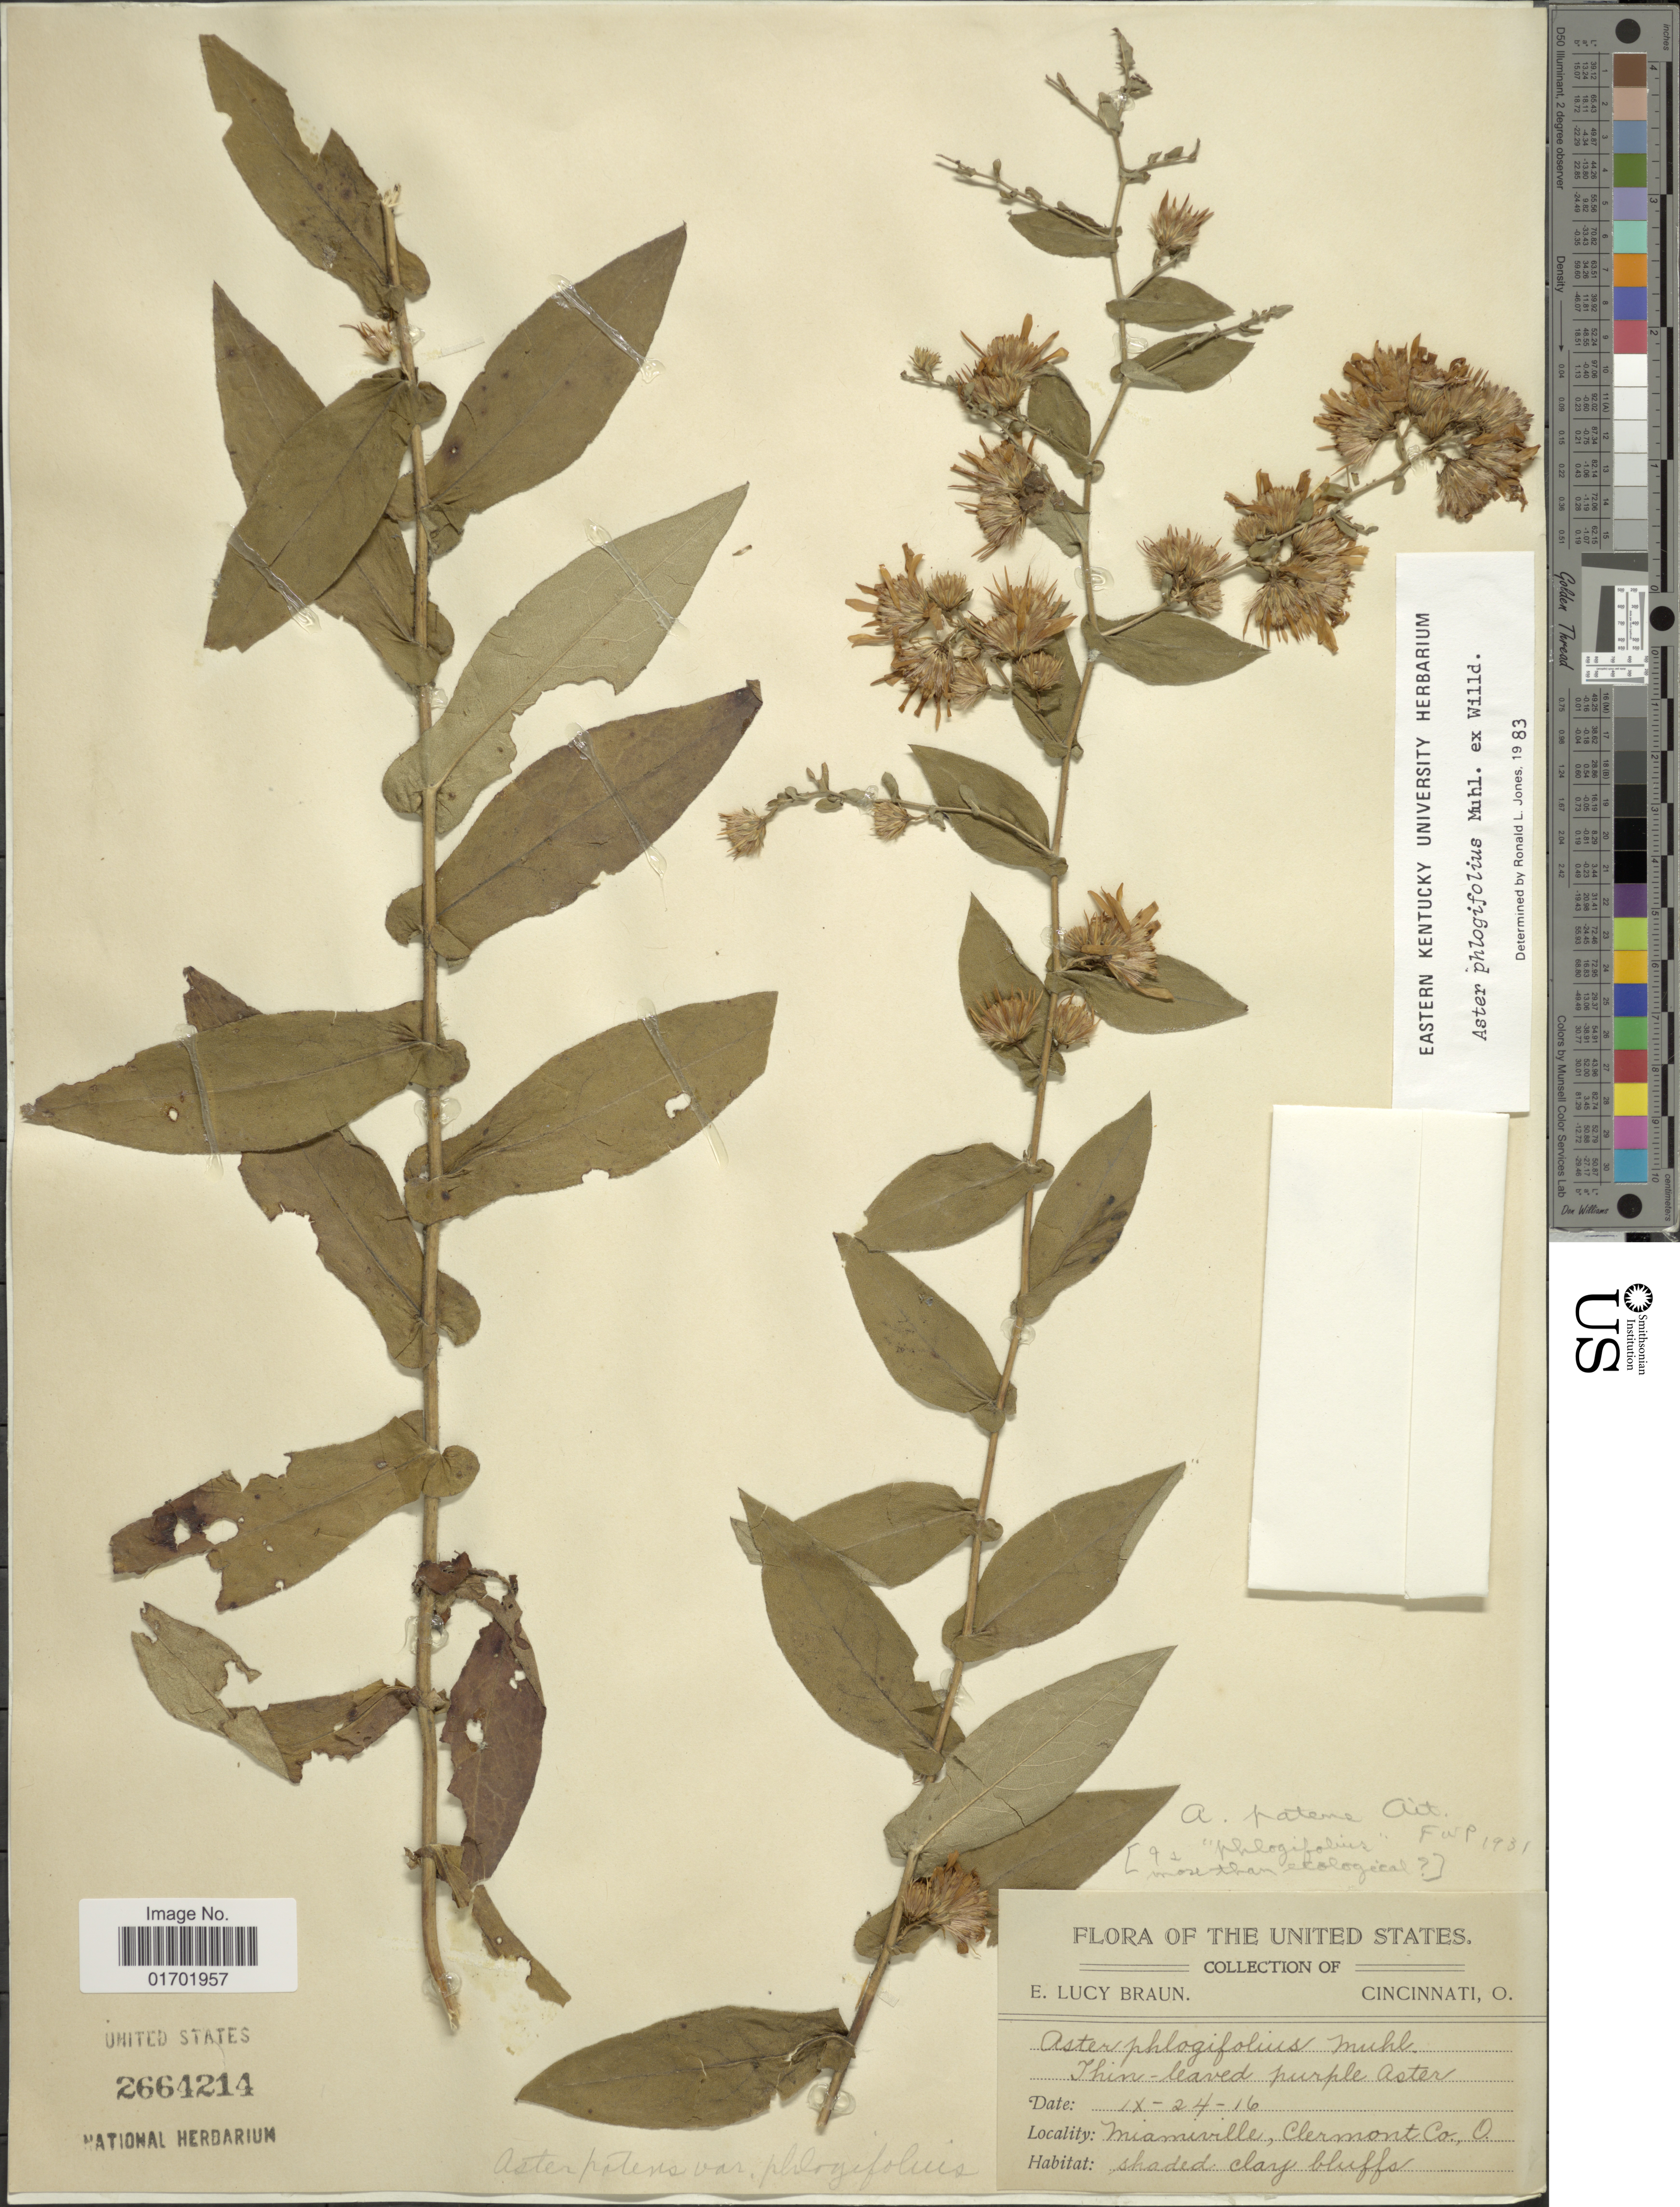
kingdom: Plantae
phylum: Tracheophyta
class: Magnoliopsida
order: Asterales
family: Asteraceae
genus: Symphyotrichum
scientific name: Symphyotrichum phlogifolium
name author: (Muhl. ex Willd.) G.L. Nesom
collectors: E. L. Braun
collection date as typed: Transcribed d/m/y: 24/9/16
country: United States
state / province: Ohio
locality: Miamiville, Clermont Co. O.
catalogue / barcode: US 2664214